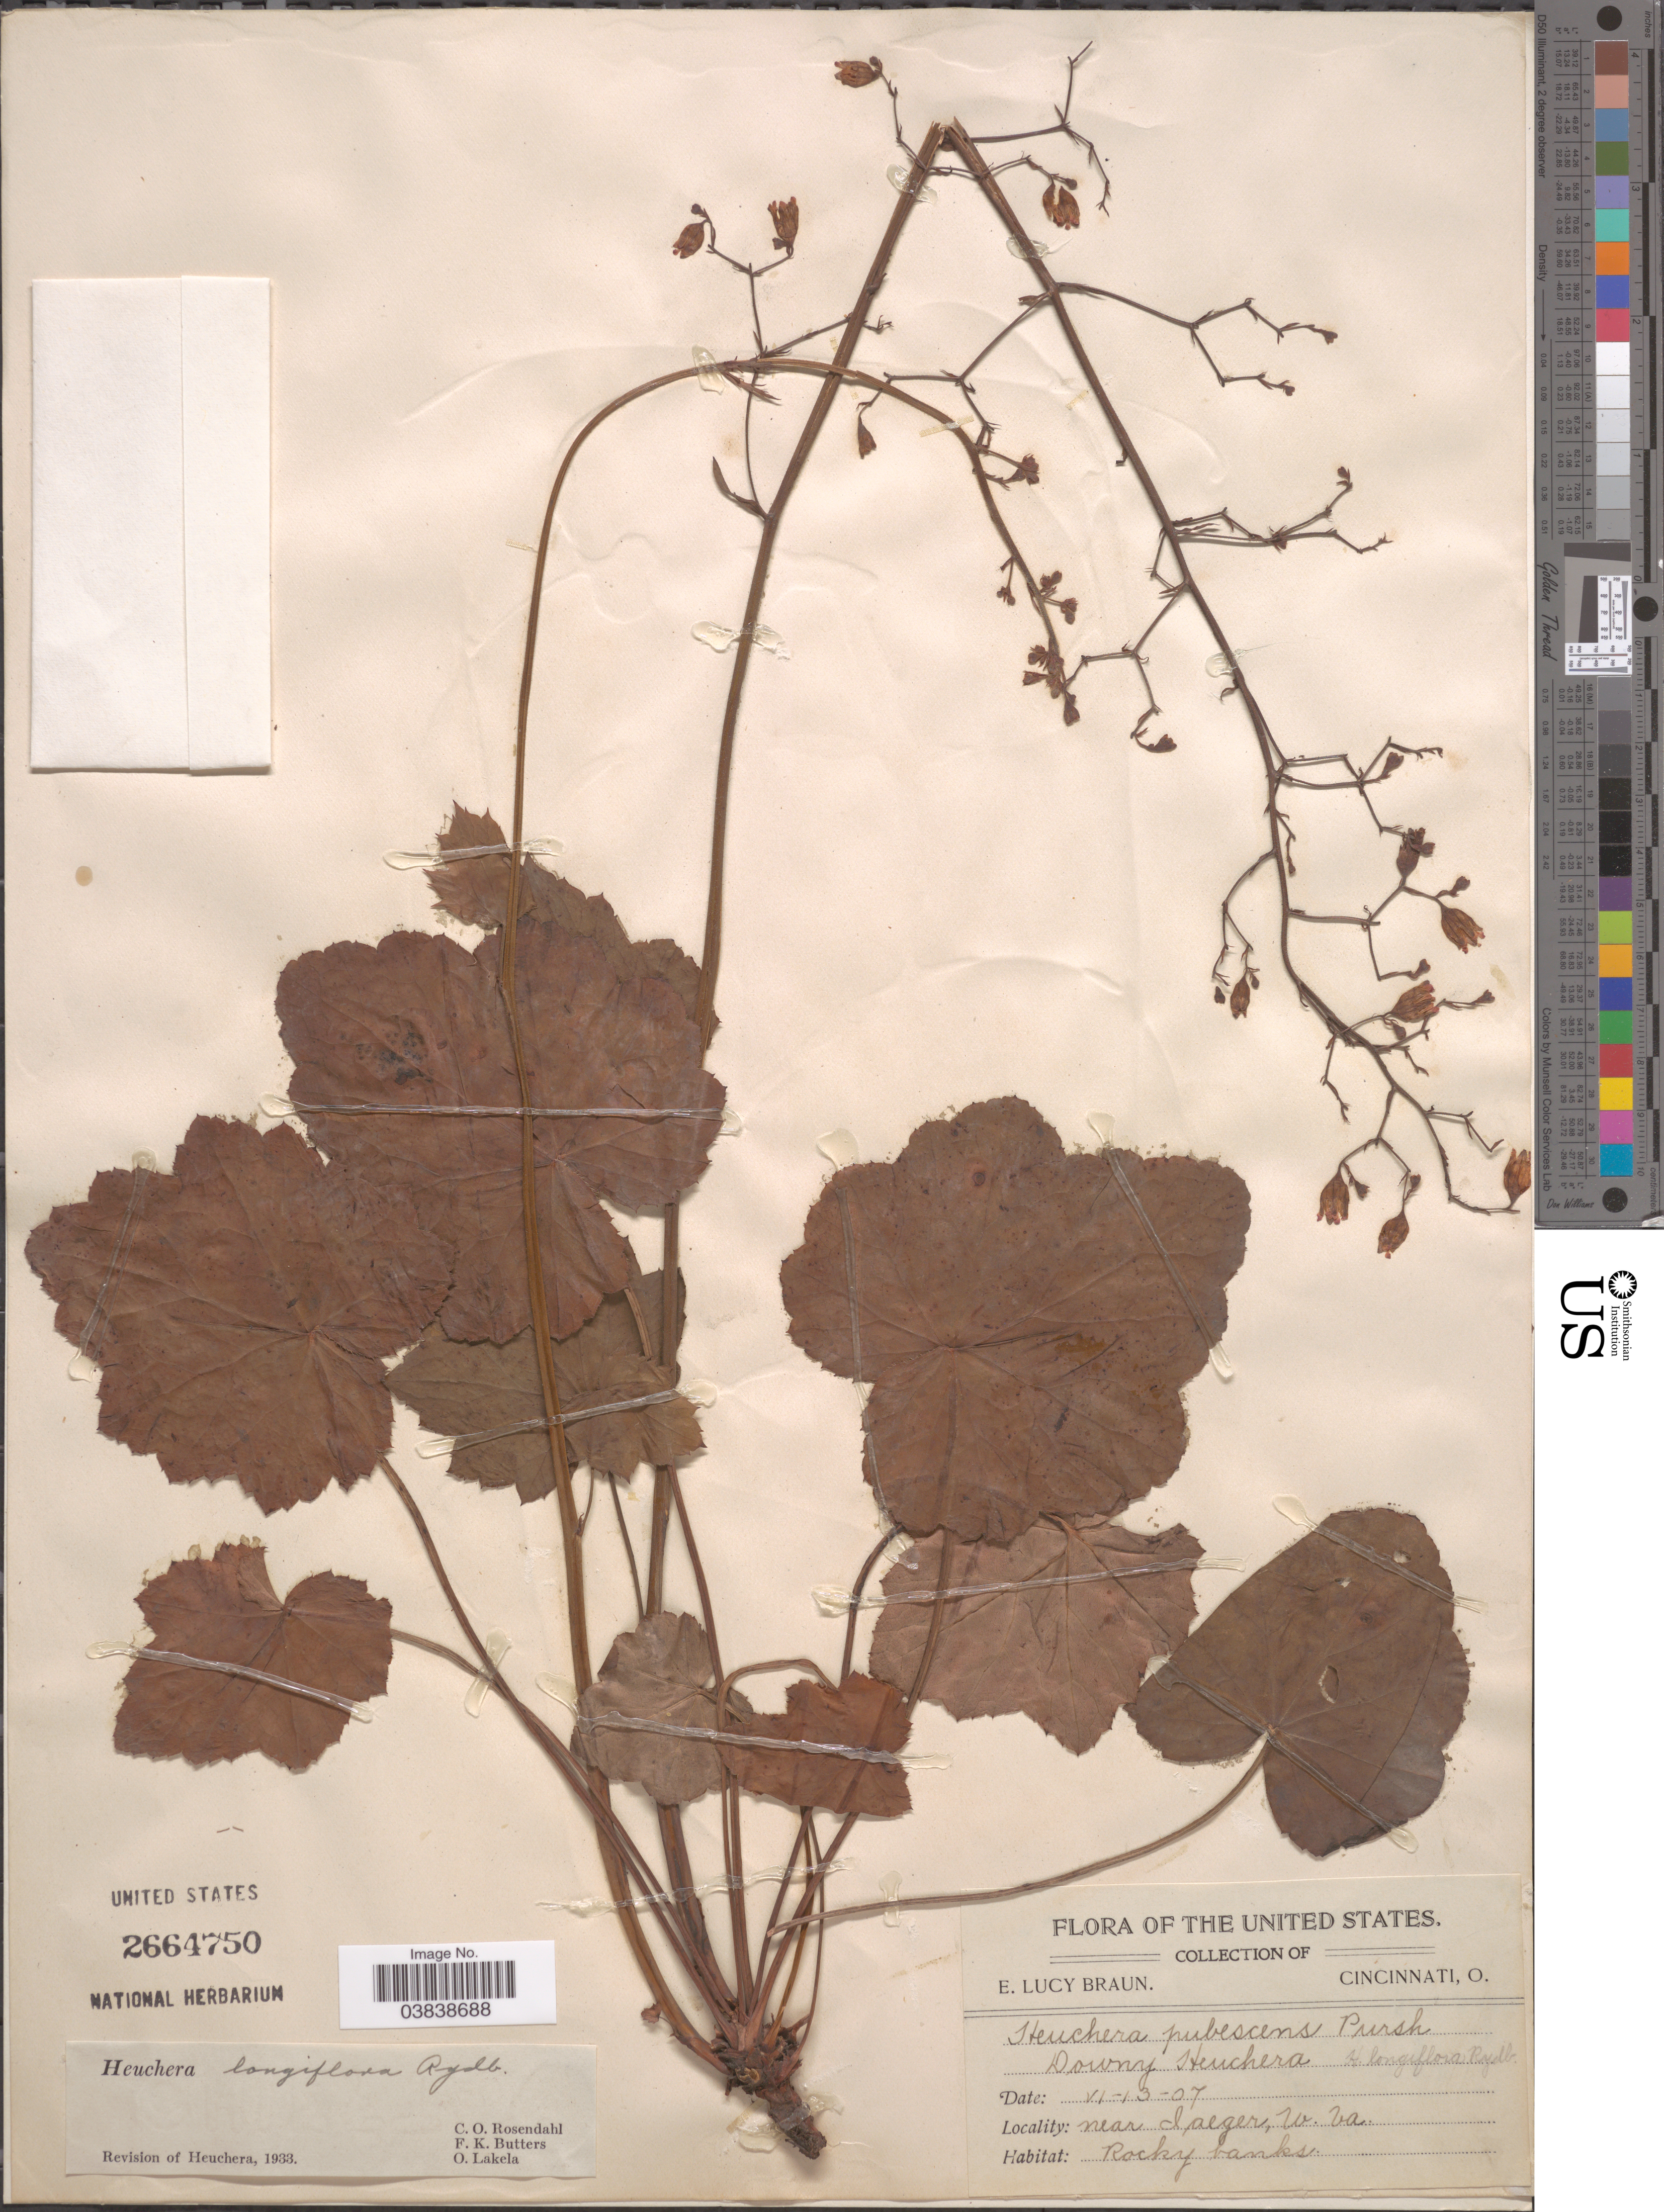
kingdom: Plantae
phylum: Tracheophyta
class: Magnoliopsida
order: Saxifragales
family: Saxifragaceae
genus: Heuchera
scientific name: Heuchera longiflora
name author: Rydb.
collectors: E. L. Braun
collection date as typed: Transcribed d/m/y: 13/6/7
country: United States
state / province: West Virginia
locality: Near Iaeger, W. Va.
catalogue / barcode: US 2664750